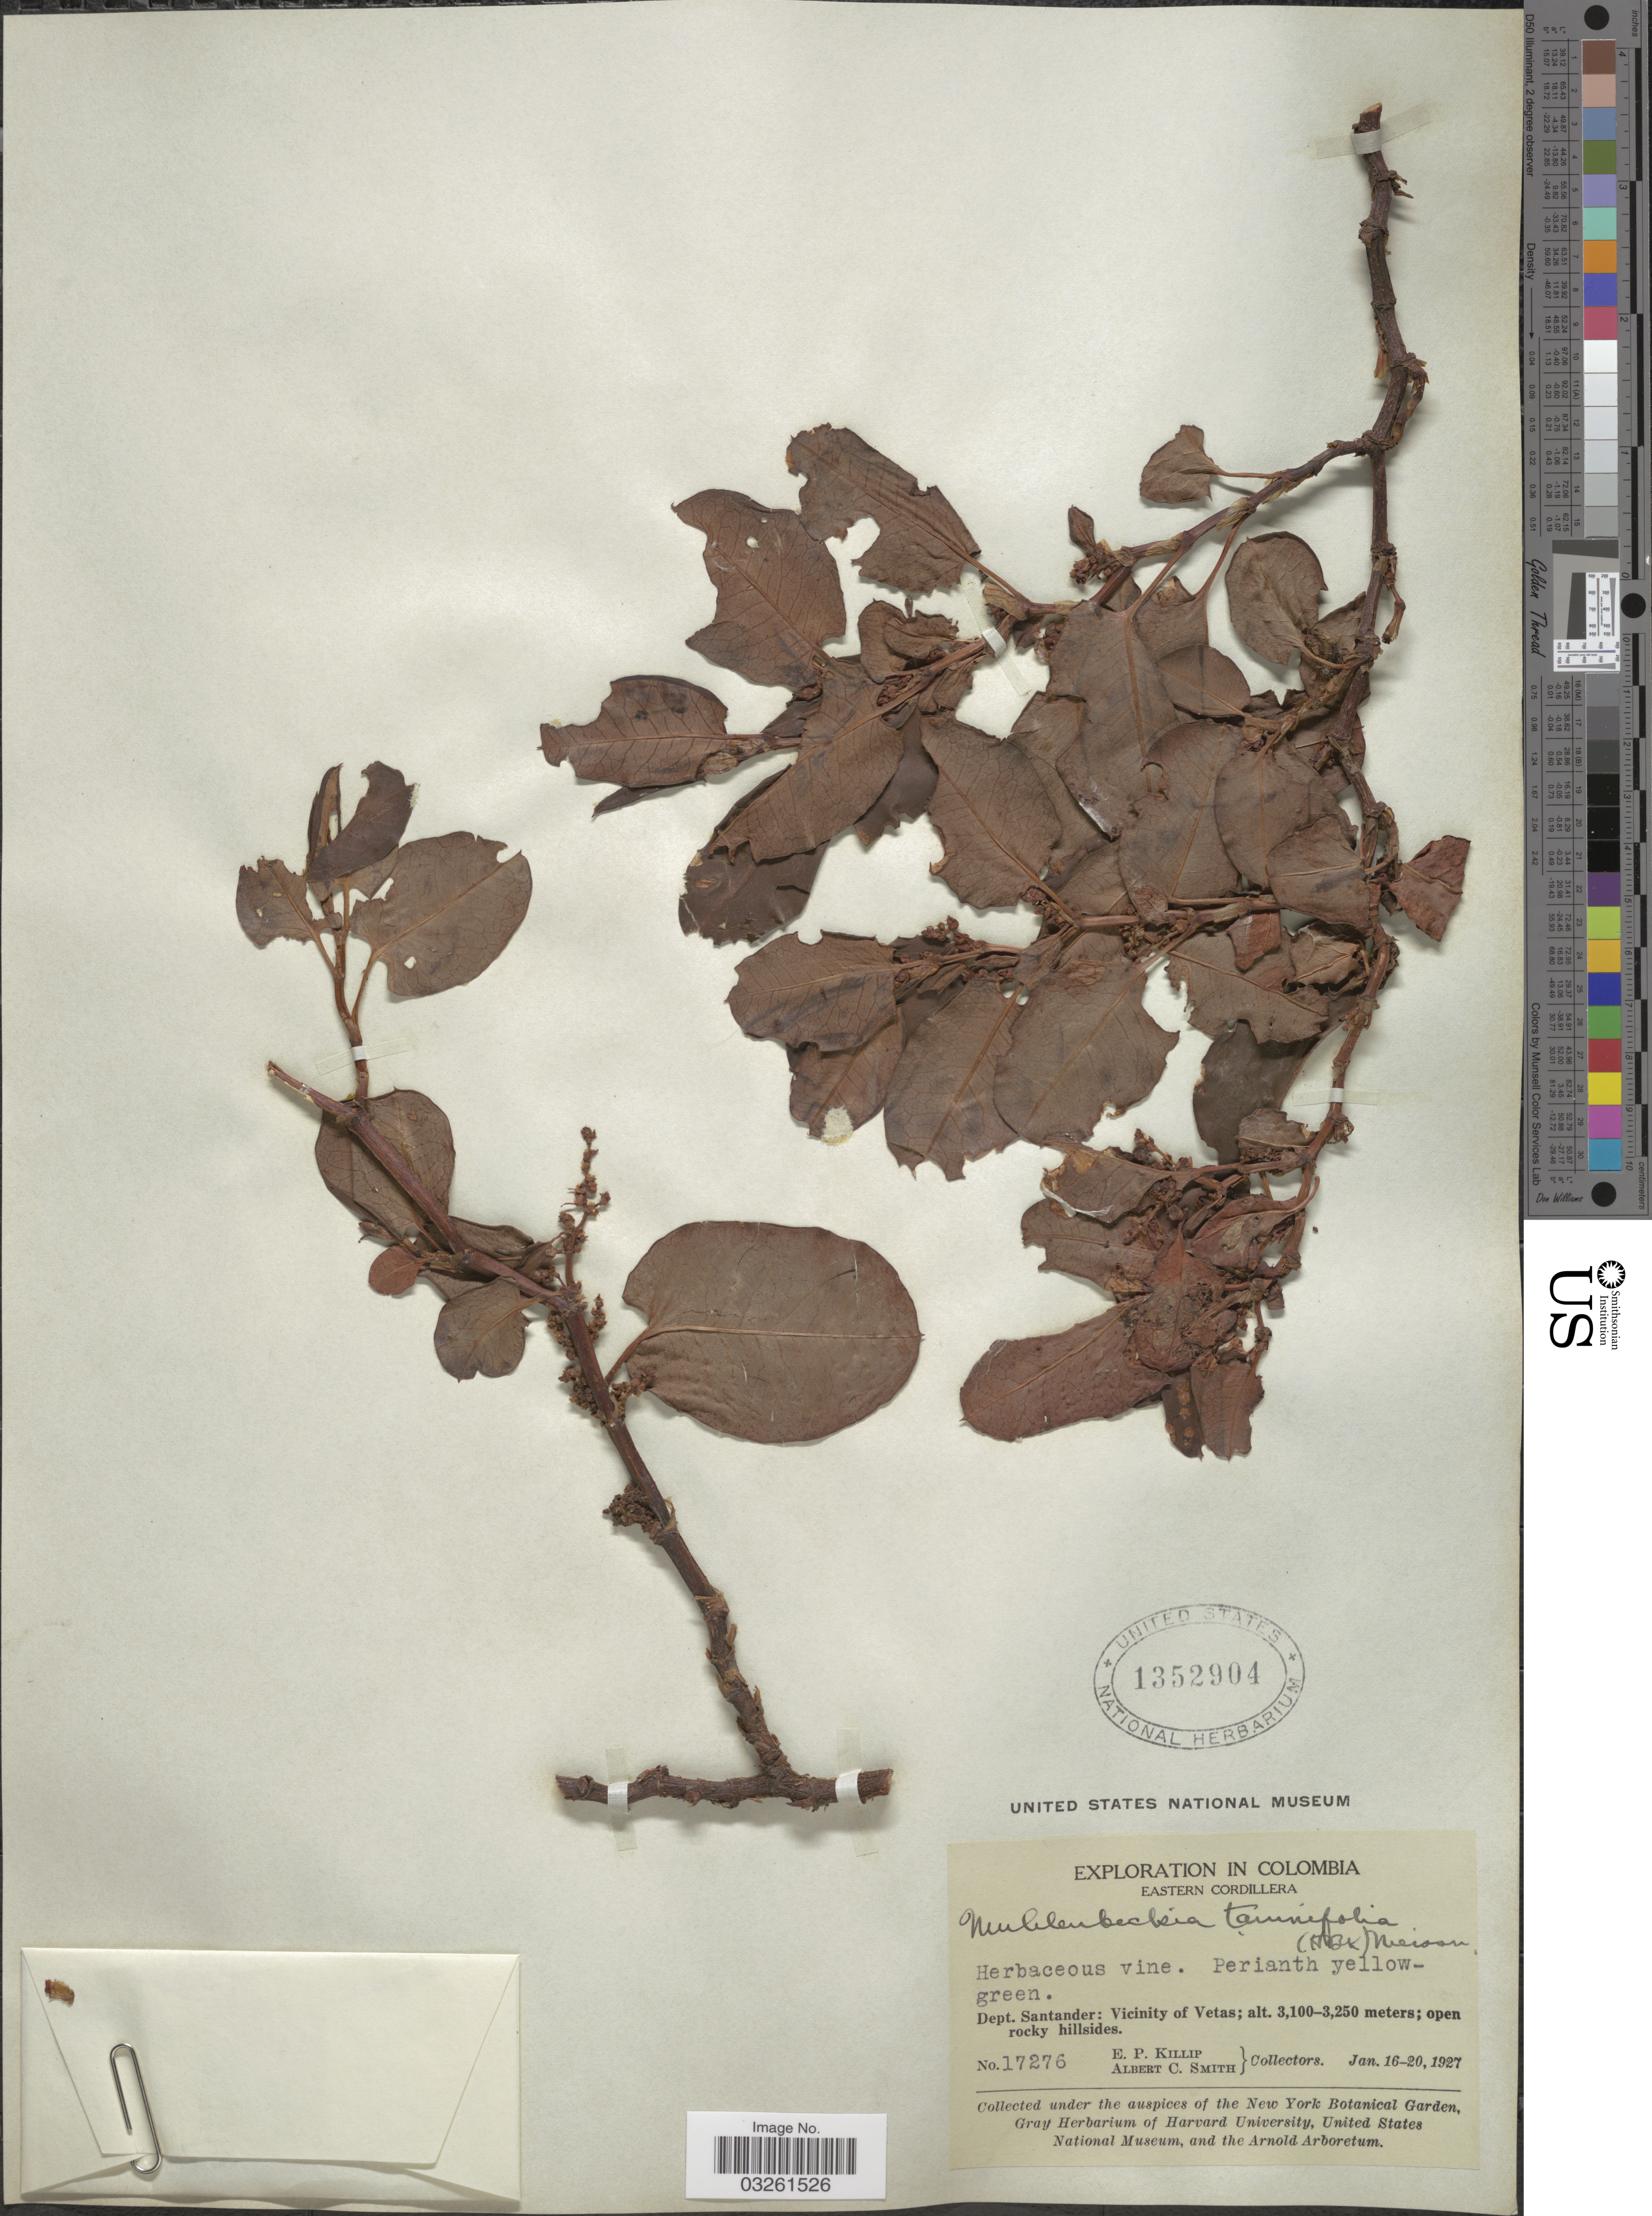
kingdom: Plantae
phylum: Tracheophyta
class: Magnoliopsida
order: Caryophyllales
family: Polygonaceae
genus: Muehlenbeckia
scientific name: Muehlenbeckia tamnifolia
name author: (Kunth) Meisn.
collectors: E. P. Killip & A. C. Smith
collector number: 17276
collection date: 1927-01-16/1927-01-20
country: Colombia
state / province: Santander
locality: Eastern Cordillera, Dept. Santander: Vicinity of Vetas.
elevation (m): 3100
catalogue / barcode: US 1352904